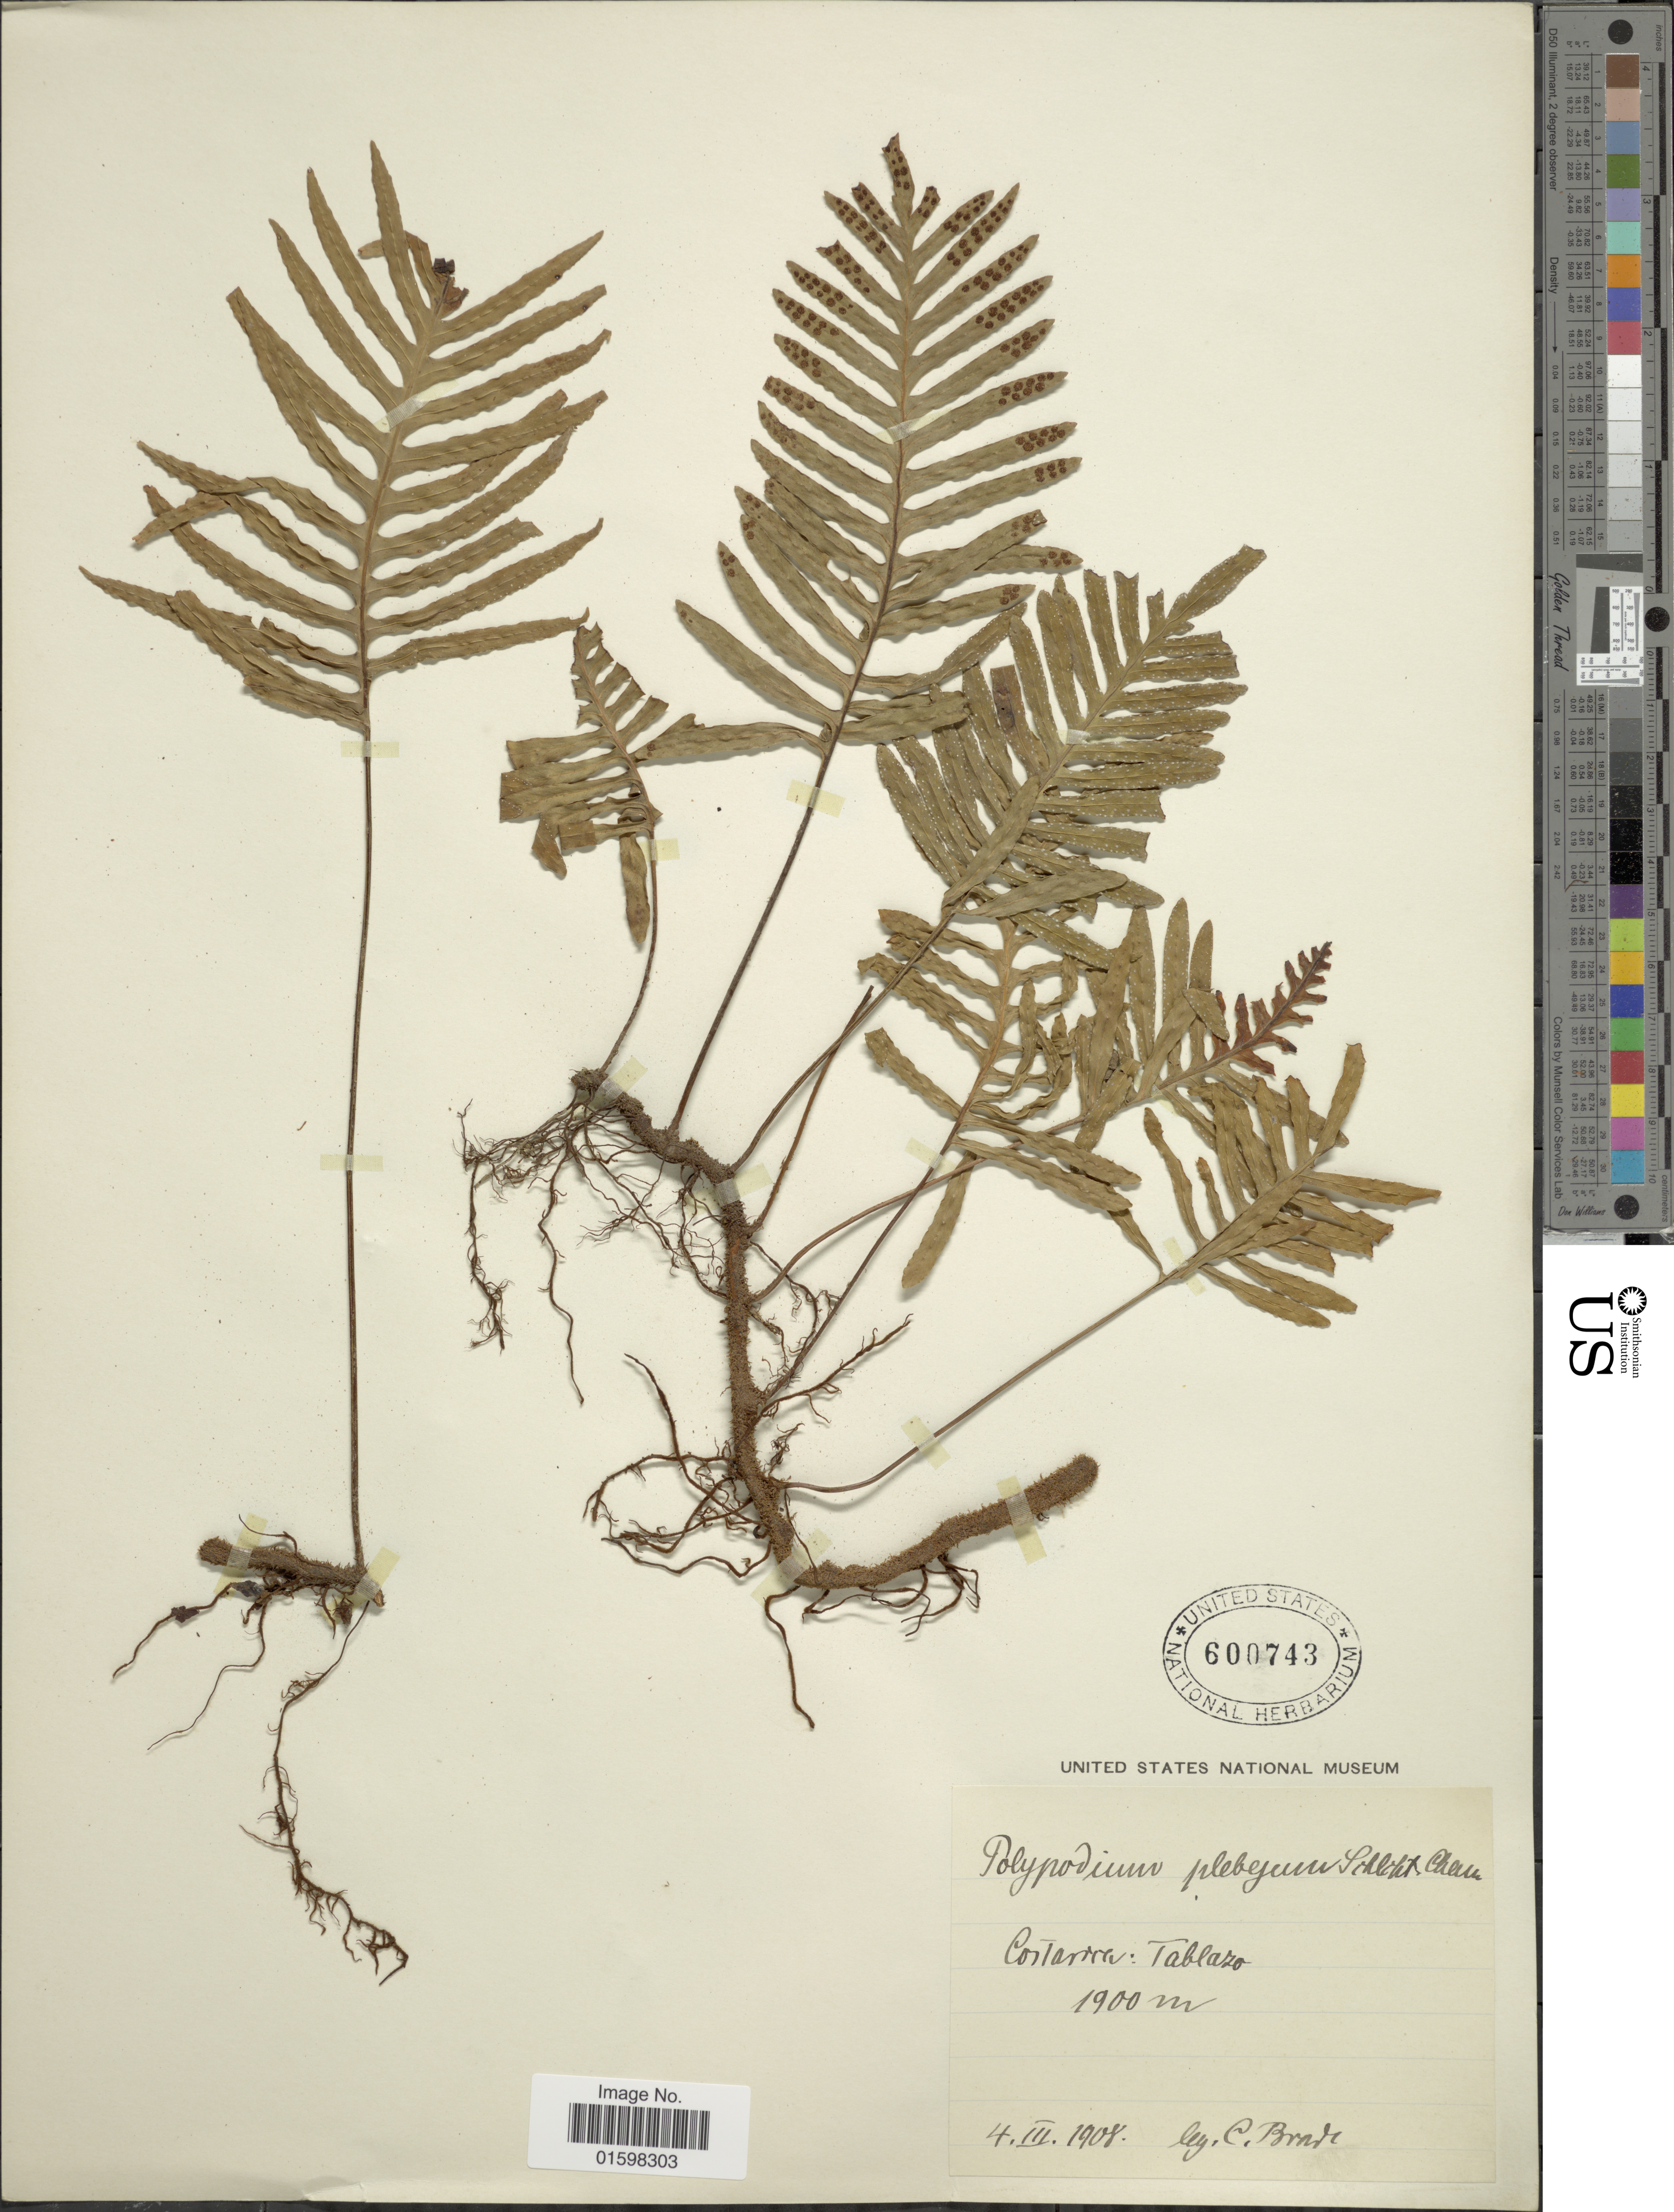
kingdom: Plantae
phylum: Tracheophyta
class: Polypodiopsida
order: Polypodiales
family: Polypodiaceae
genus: Pleopeltis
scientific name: Pleopeltis plebeia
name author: (Schltdl. ex Cham.) A.R. Sm. & Tejero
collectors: C. Brade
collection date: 1908-03-04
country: Costa Rica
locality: Tablazo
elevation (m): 1900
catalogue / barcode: US 600743